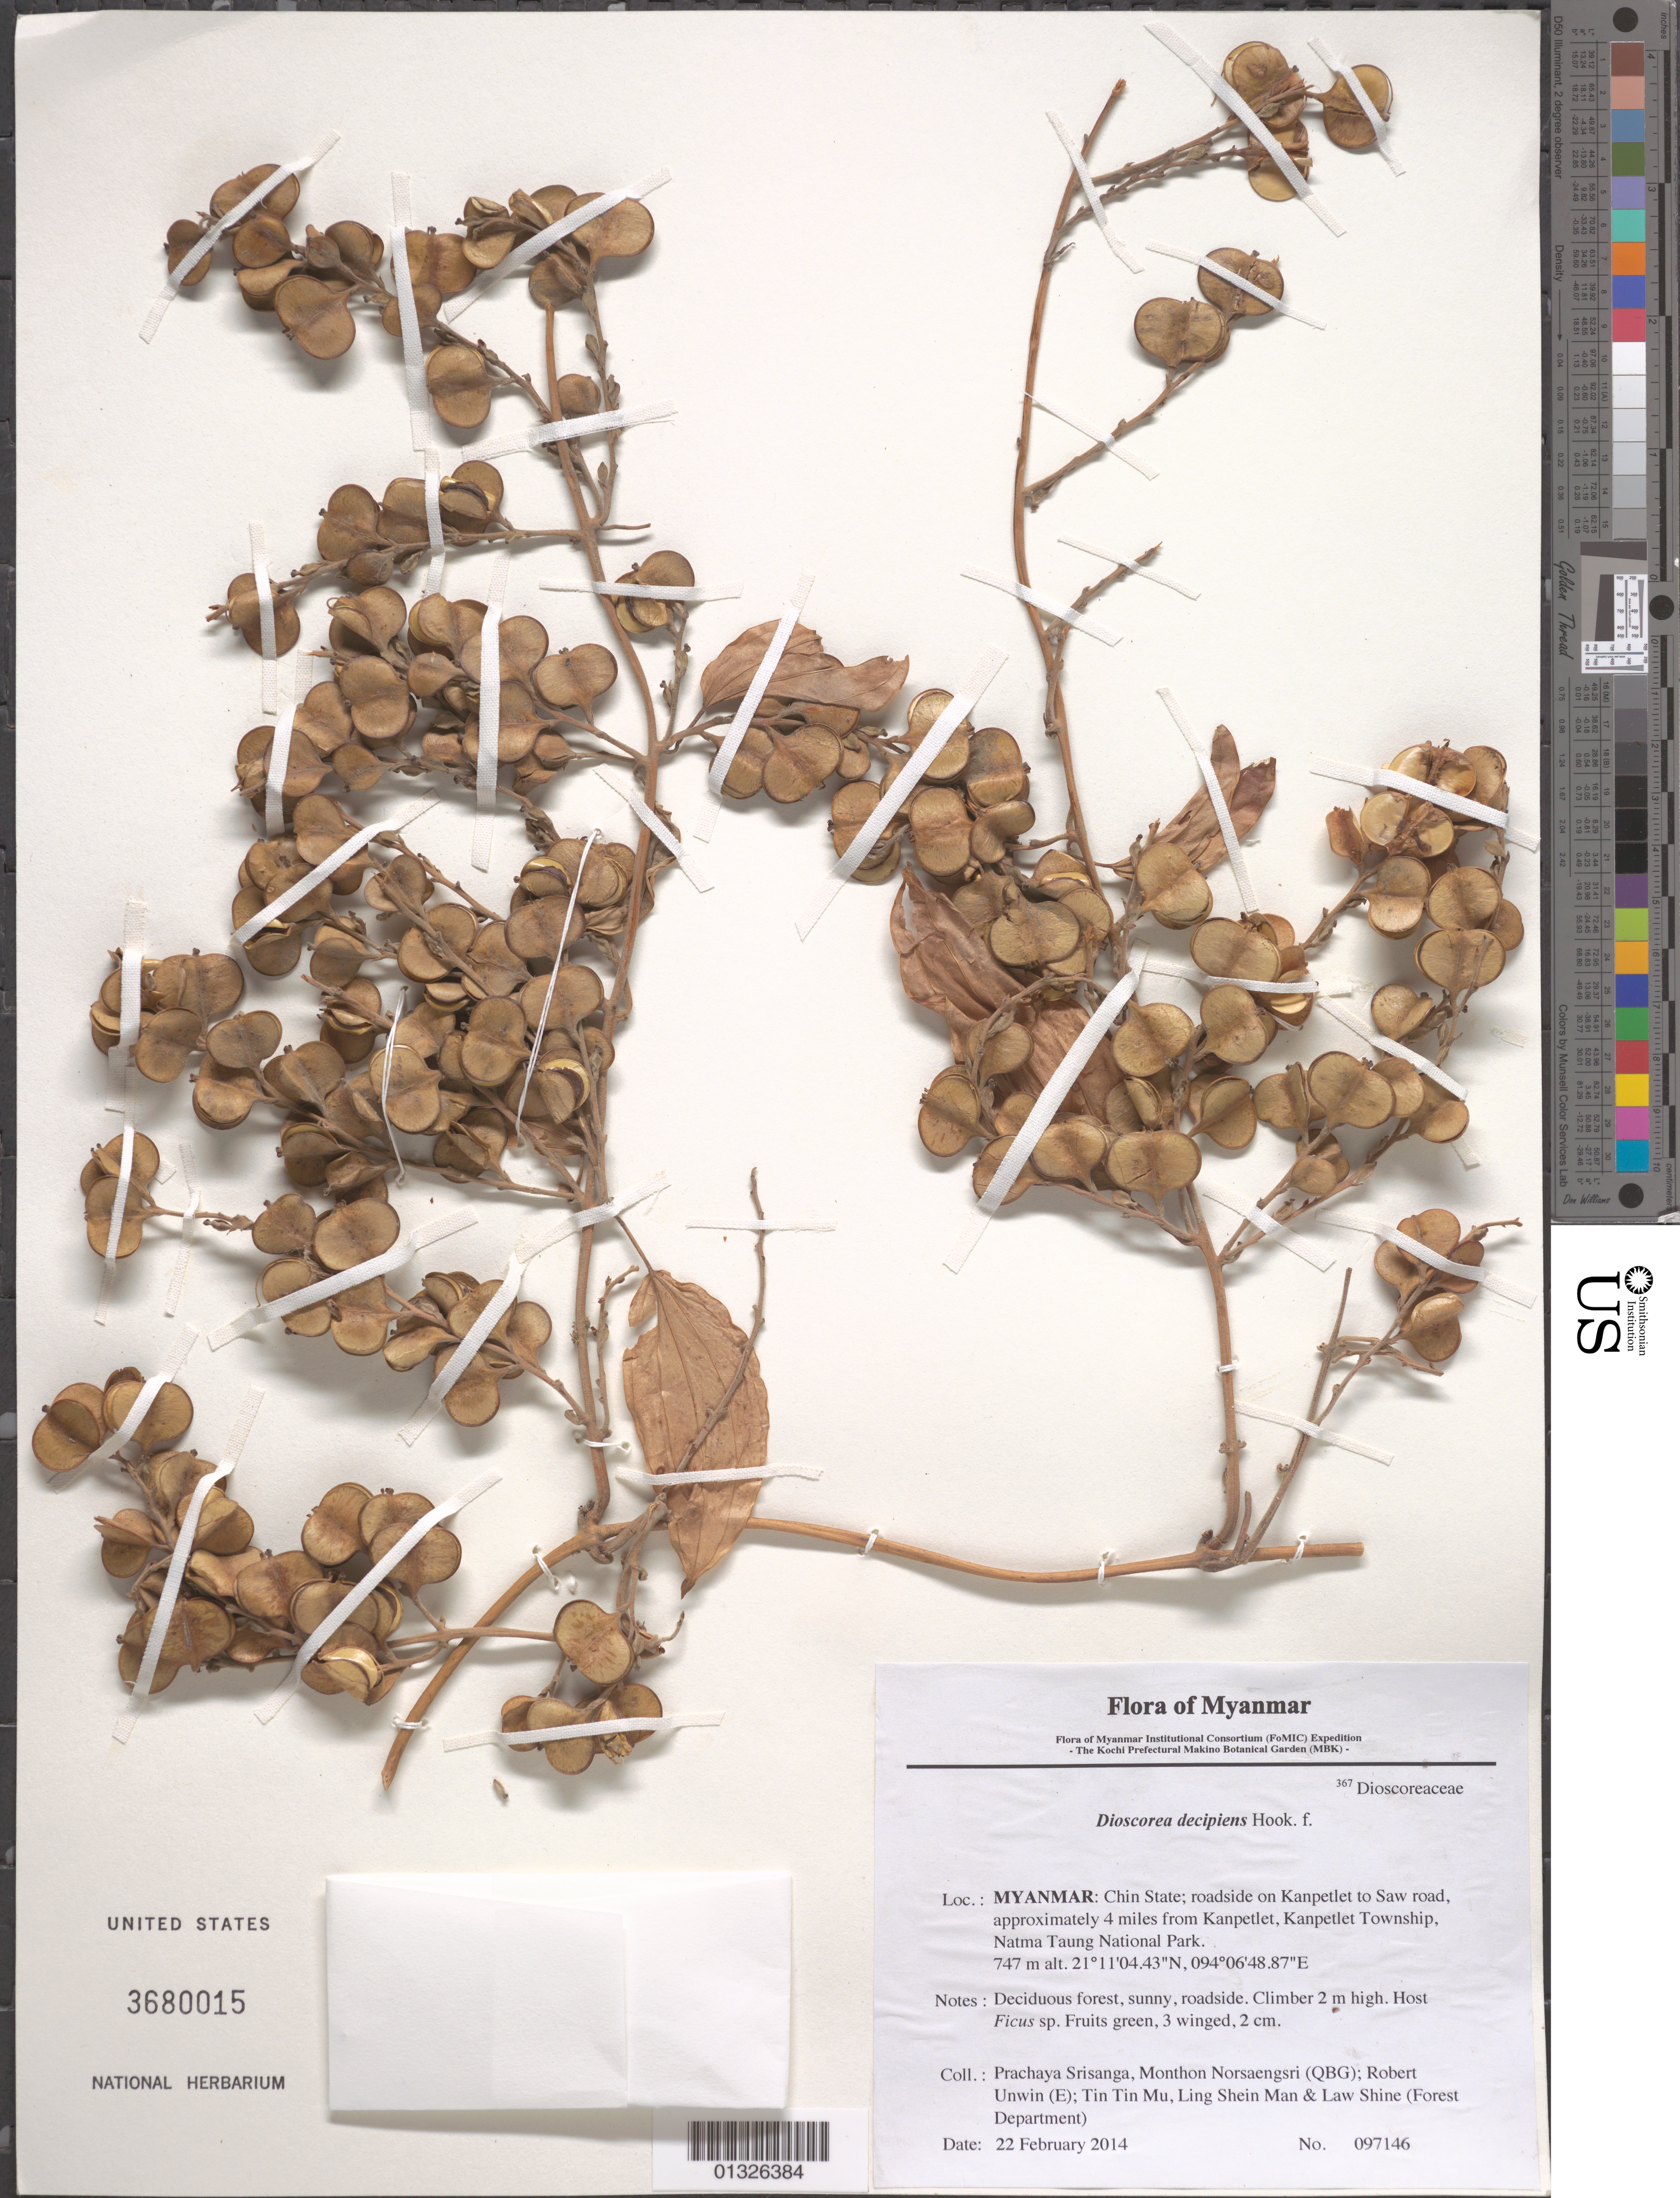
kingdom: Plantae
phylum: Tracheophyta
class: Liliopsida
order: Dioscoreales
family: Dioscoreaceae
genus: Dioscorea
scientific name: Dioscorea decipiens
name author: Hook. f.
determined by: Fujikawa, Kazumi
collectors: P. Srisanga, M. Norsaengsri, R. Unwin, Tin Tin Mu, Ling Shein Man & L. Shine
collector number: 97146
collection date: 2014-02-22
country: Myanmar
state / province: Chin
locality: Roadside on Kanpetlet to Saw road, approximately 4 miles from Kanpetlet, Kanpetlet Township, Natma Taung National Park.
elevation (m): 747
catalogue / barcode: US 3680015